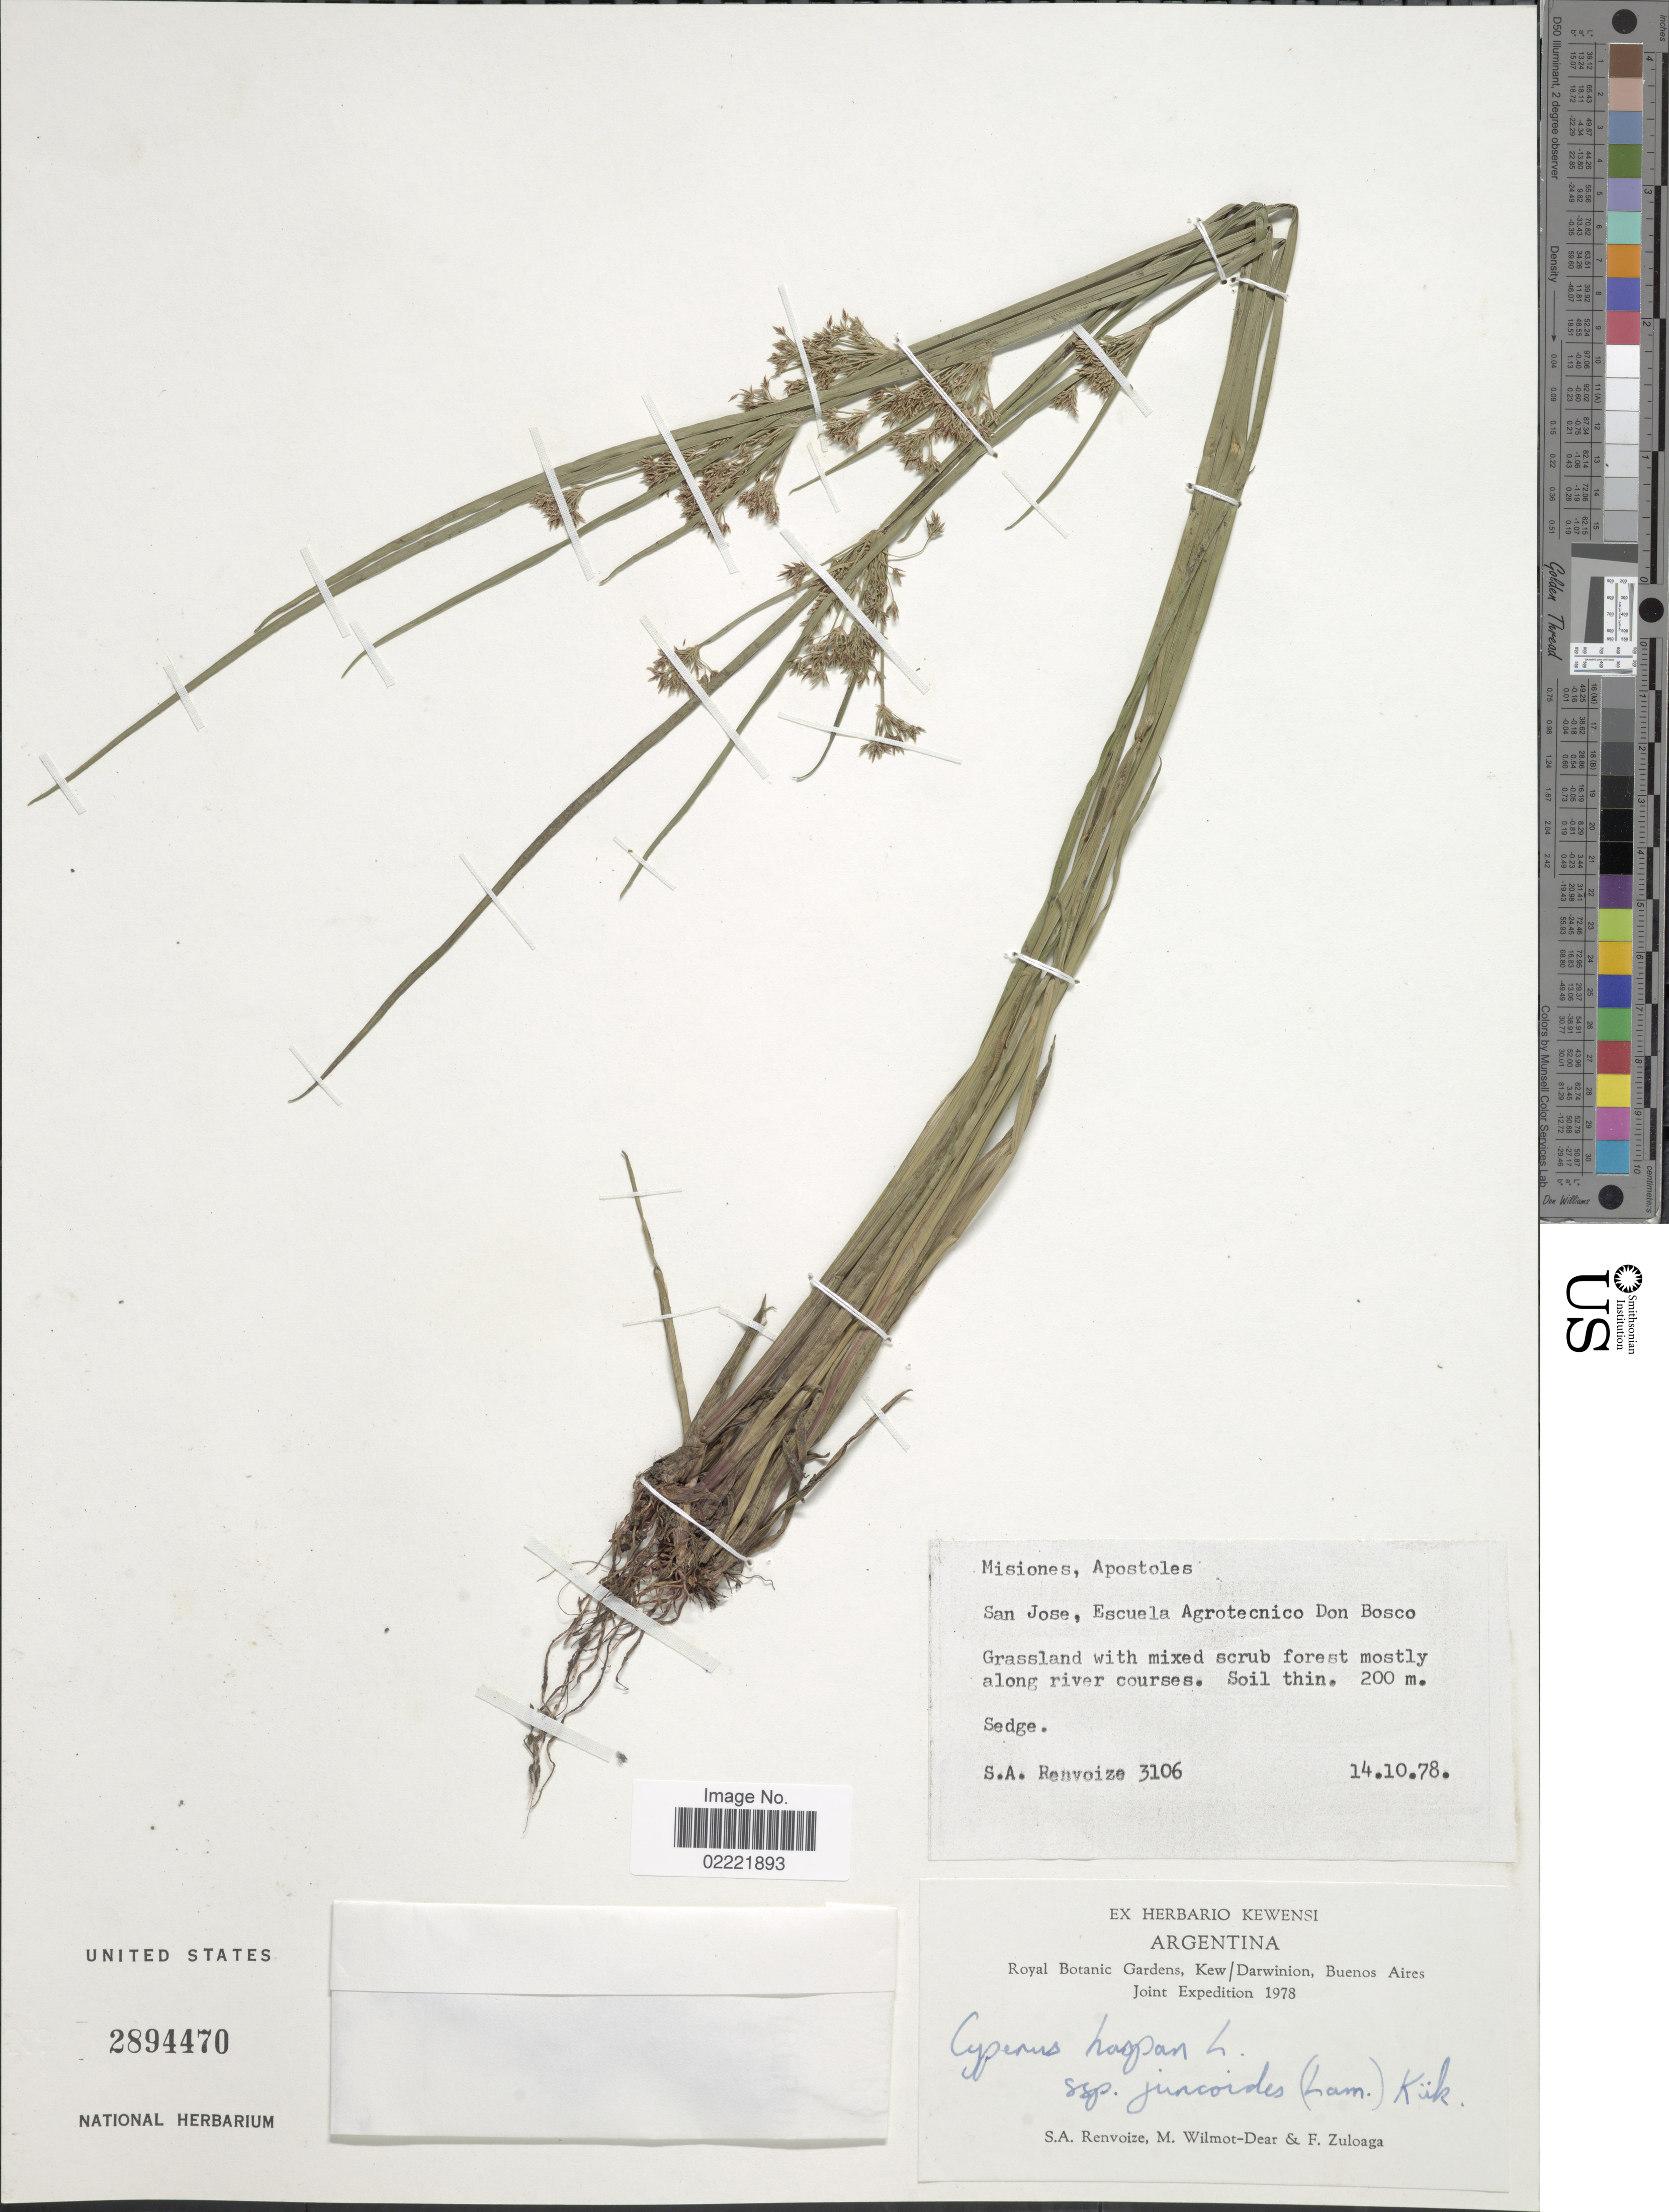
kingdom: Plantae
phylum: Tracheophyta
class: Liliopsida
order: Poales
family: Cyperaceae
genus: Cyperus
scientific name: Cyperus haspan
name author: L.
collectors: S. A. Renvoize, M. Wilmot-Dear & F. Zuloaga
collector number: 3106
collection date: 1978-10-14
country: Argentina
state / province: Misiones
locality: San Jose, Escuela Agrotecnico Don Bosco, grassland, along river courses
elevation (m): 200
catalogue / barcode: US 2894470